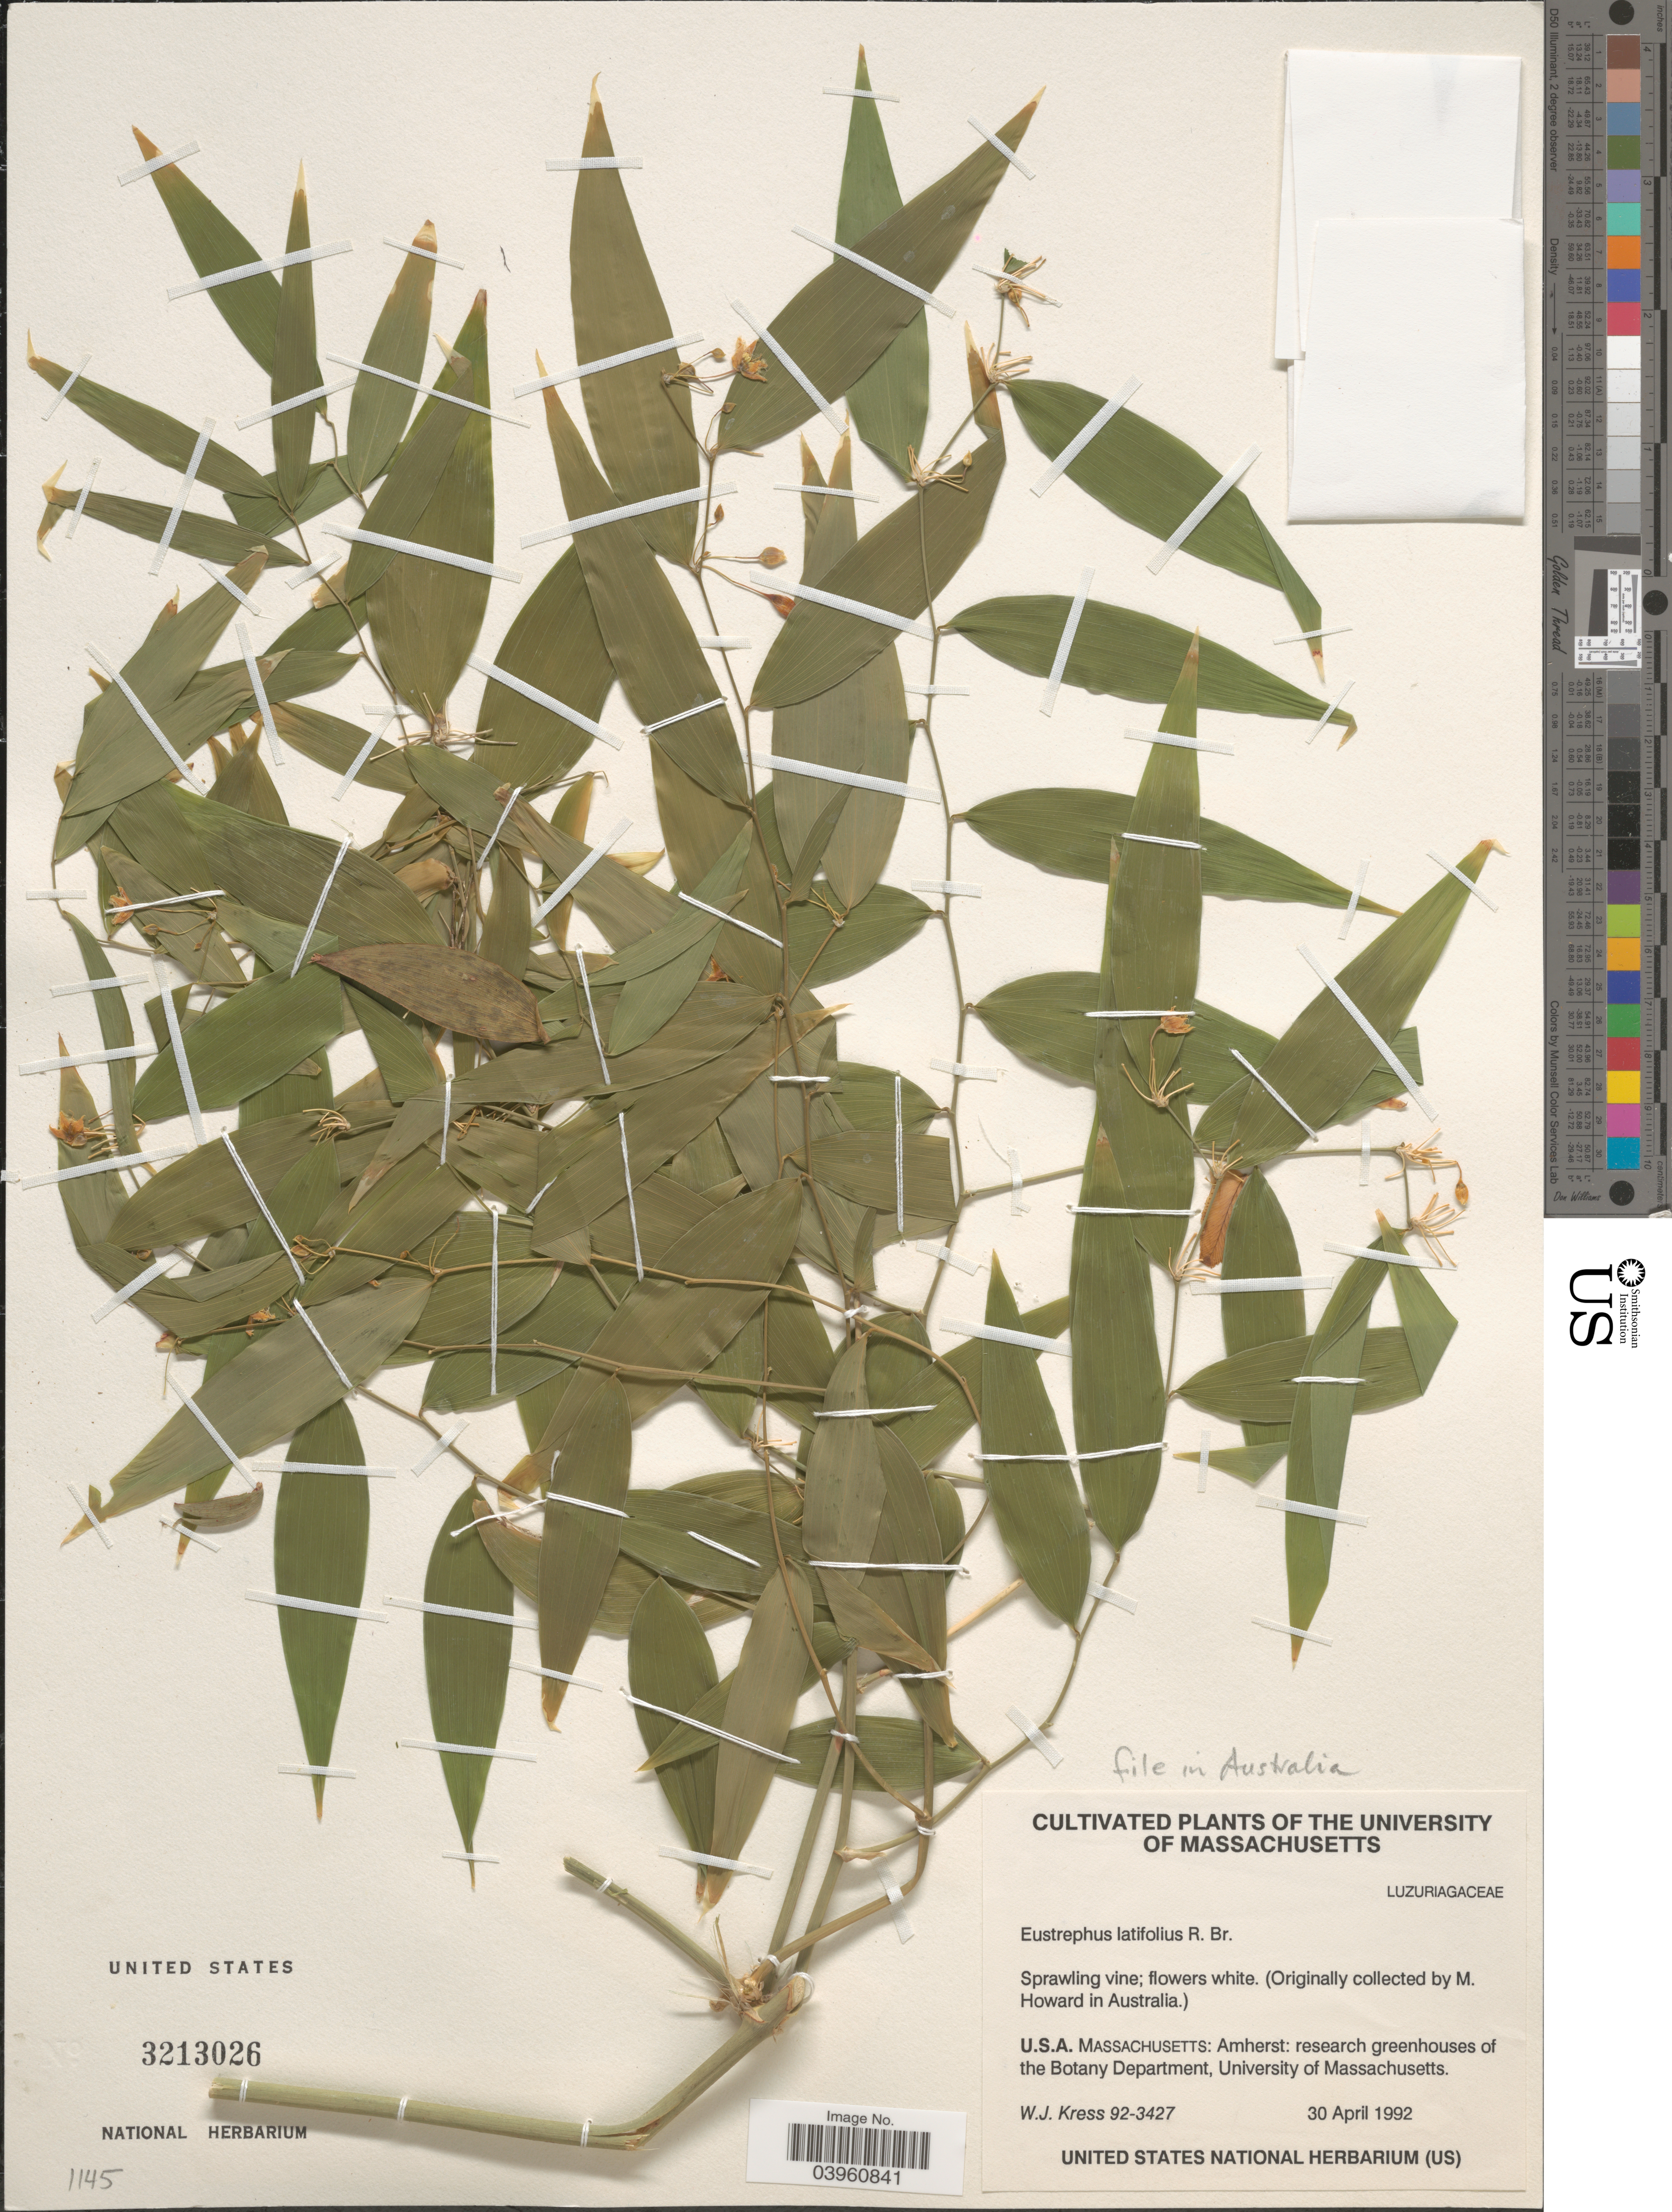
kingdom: Plantae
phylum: Tracheophyta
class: Liliopsida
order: Asparagales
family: Asparagaceae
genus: Eustrephus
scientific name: Eustrephus latifolius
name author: R. Br.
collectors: W. J. Kress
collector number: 92-3427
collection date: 1992-04-30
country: United States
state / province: Massachusetts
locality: Amherst: research greenhouses of the Botany Department, University of Massachusetts.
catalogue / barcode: US 3213026